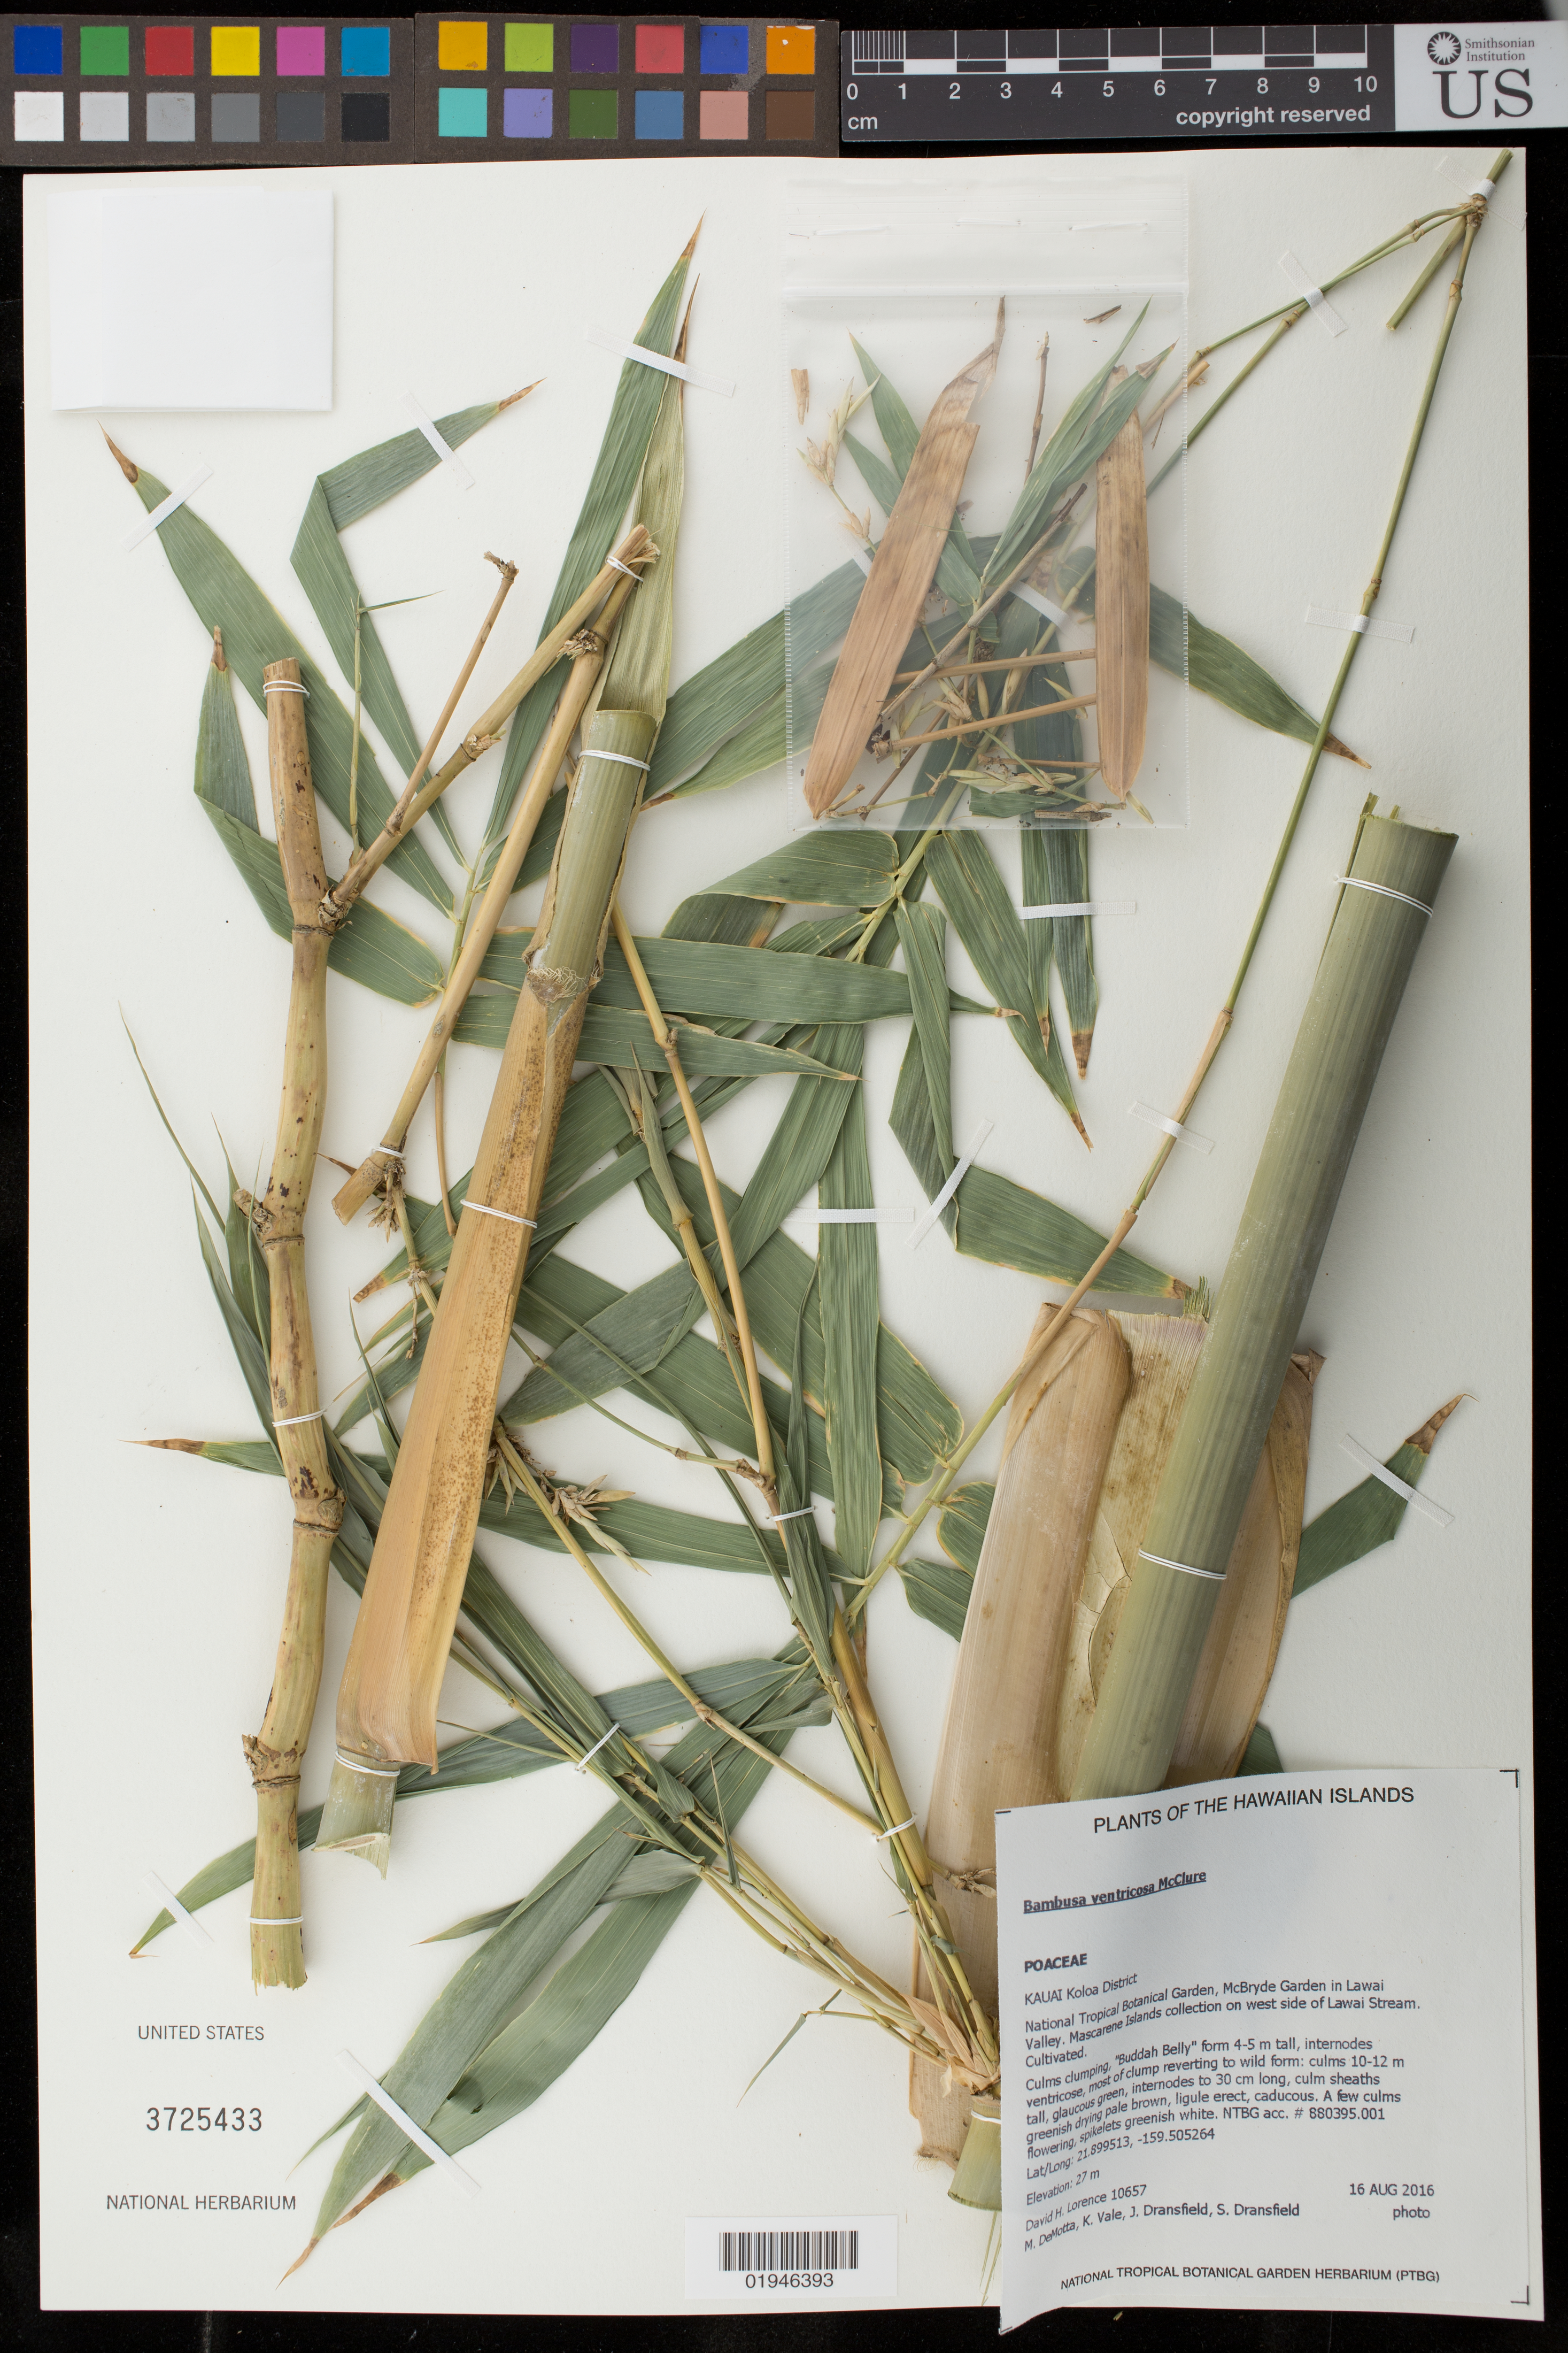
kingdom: Plantae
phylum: Tracheophyta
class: Liliopsida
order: Poales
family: Poaceae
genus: Bambusa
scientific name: Bambusa ventricosa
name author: McClure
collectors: D. Lorence, K. Vale, J. Dransfield & S. Dransfield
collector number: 10657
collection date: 2016-09-13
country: United States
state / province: Hawaii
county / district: Kauai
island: Kaua'i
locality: Koloa District, National Tropical Botanical Garden, McBryde Garden in Lawai Valley, Mascarene Islands collections on west side of Lawai Stream.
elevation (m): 27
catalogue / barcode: US 3725433